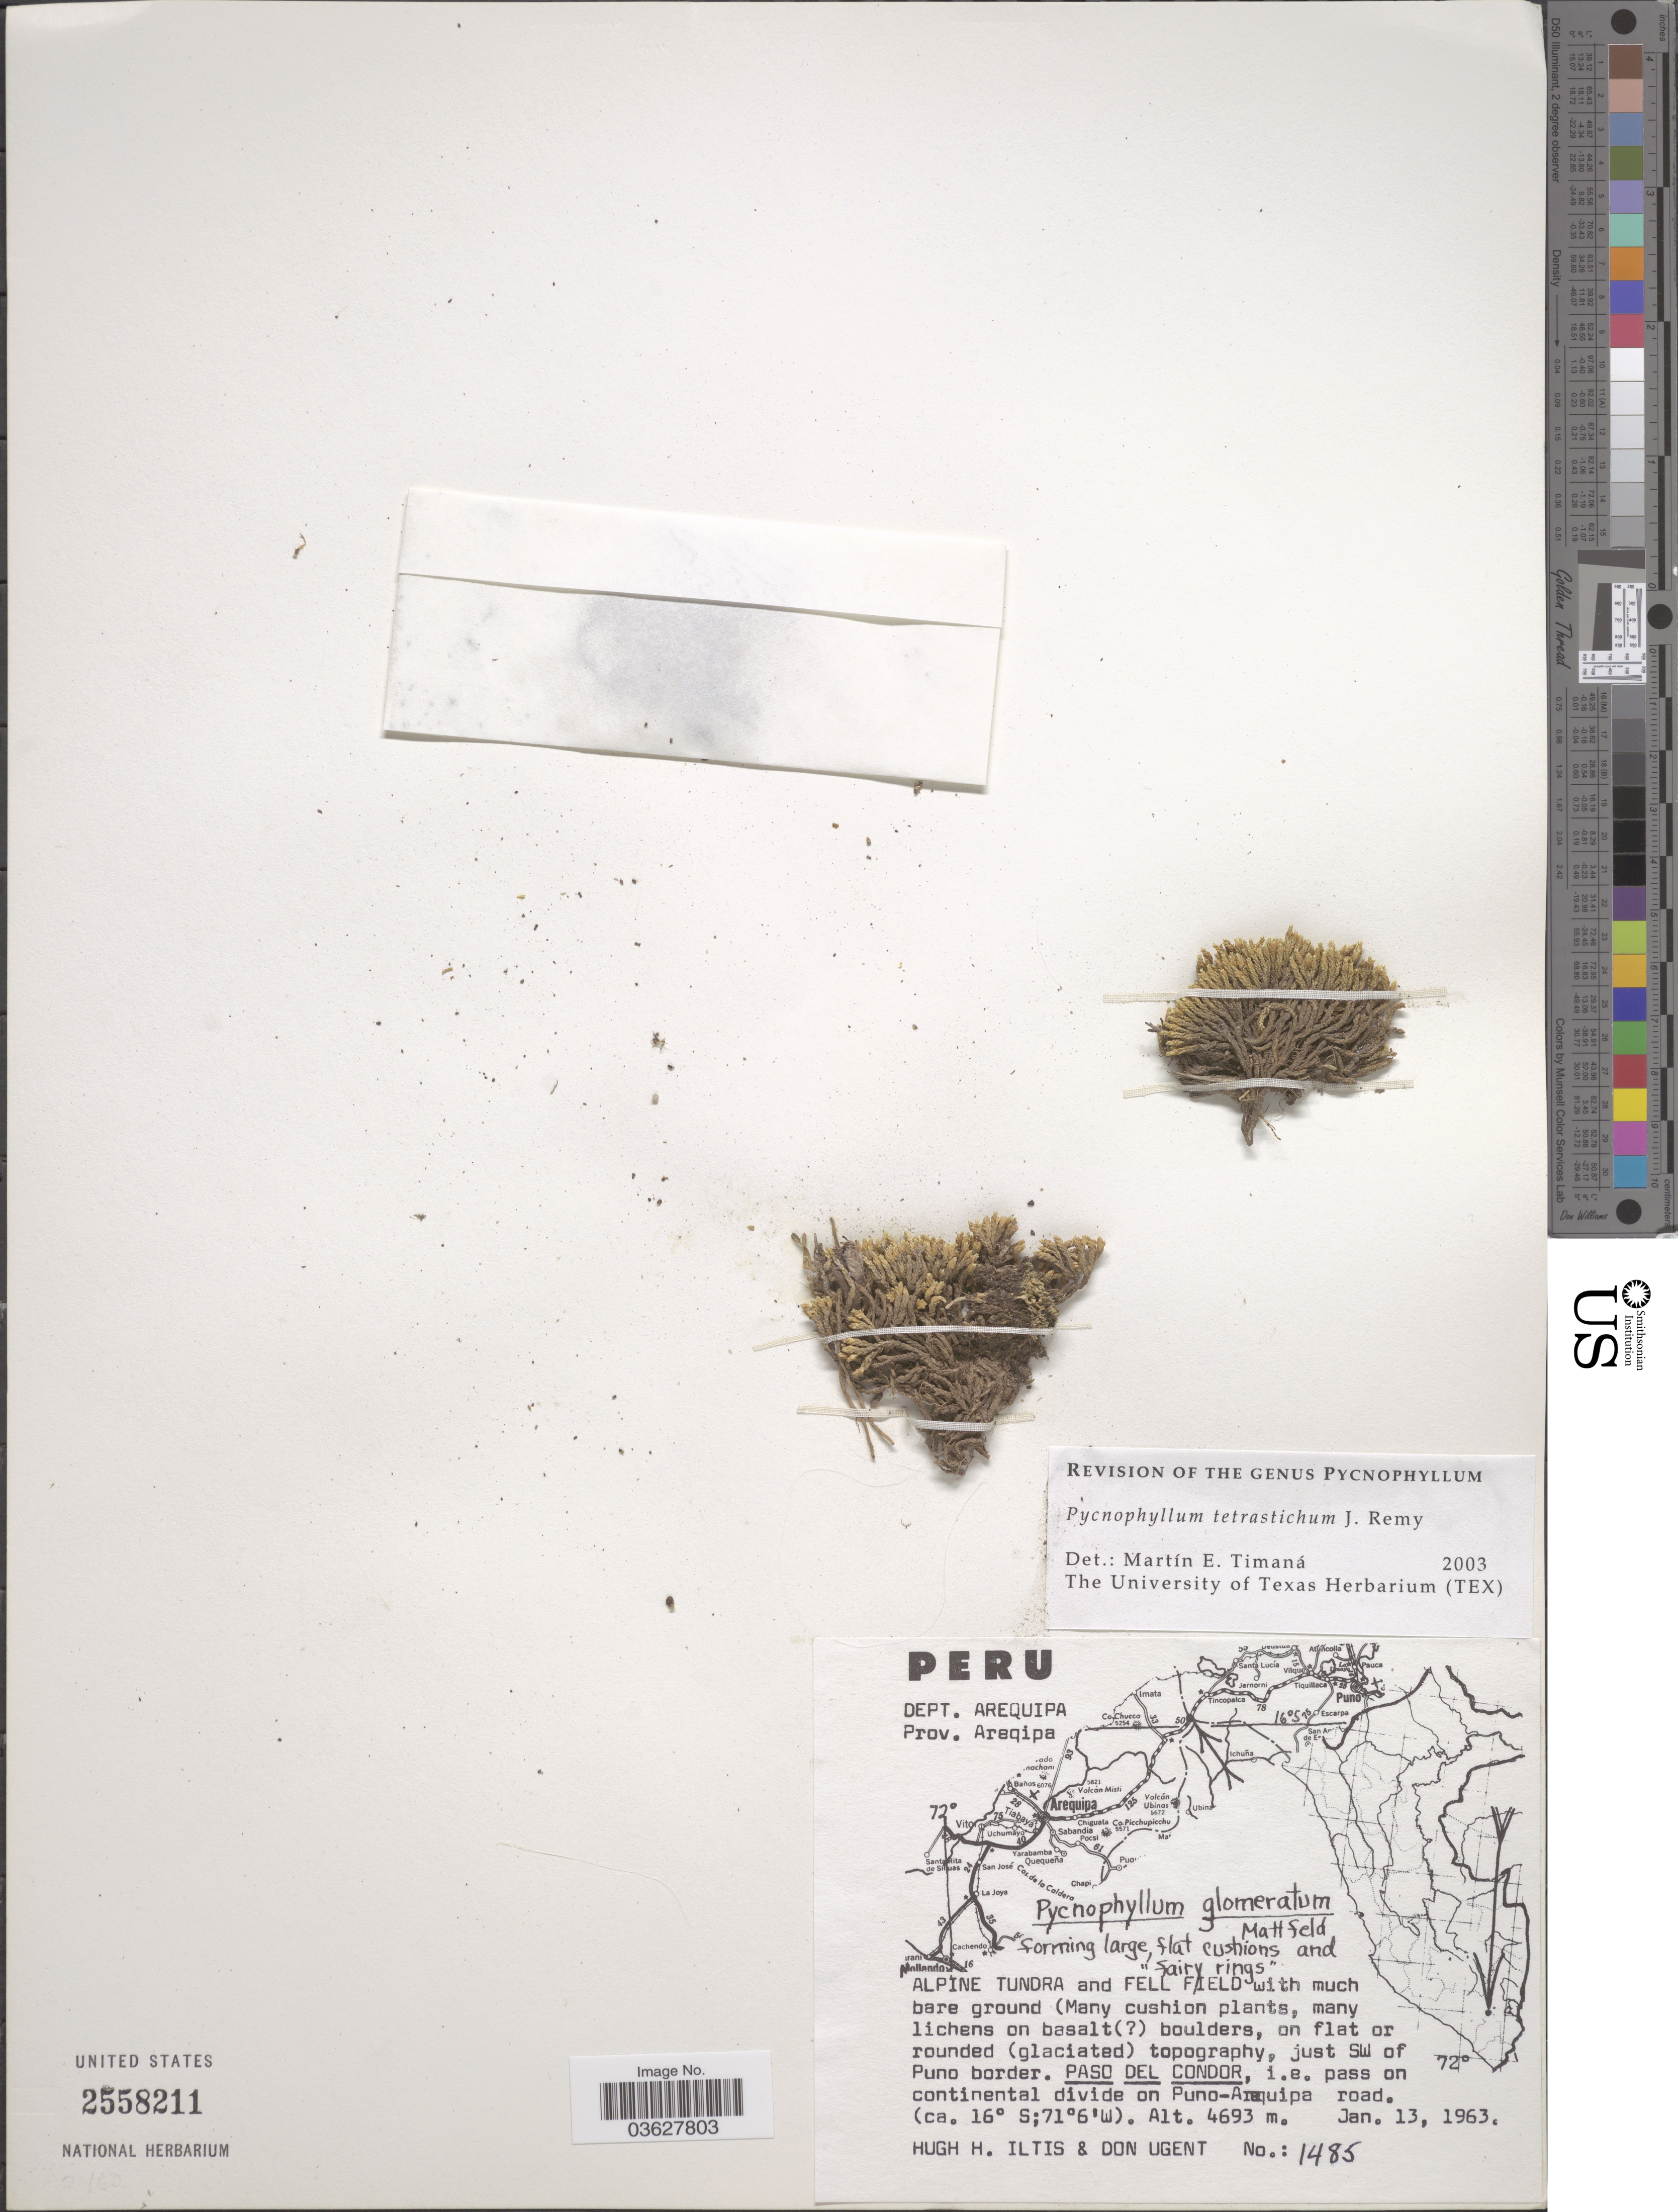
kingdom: Plantae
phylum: Tracheophyta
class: Magnoliopsida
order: Caryophyllales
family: Caryophyllaceae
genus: Pycnophyllum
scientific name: Pycnophyllum tetrastichum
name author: J. Rémy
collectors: H. H. Iltis & D. Ugent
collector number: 1485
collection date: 1963-01-13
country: Peru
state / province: Arequipa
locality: Dept. Arequipa. Prov. Areqipa. Alpine Tundra and Fell Field with much bare ground (Many cushion plants, many lichens on basalt ( [unsure placement]) boulders, on flat or rounded (glaciated) topography, just SW of Puno border. Paso del Condor, i.e. pass on continental divide on Puno-Arequipa road.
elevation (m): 4693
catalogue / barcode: US 2558211